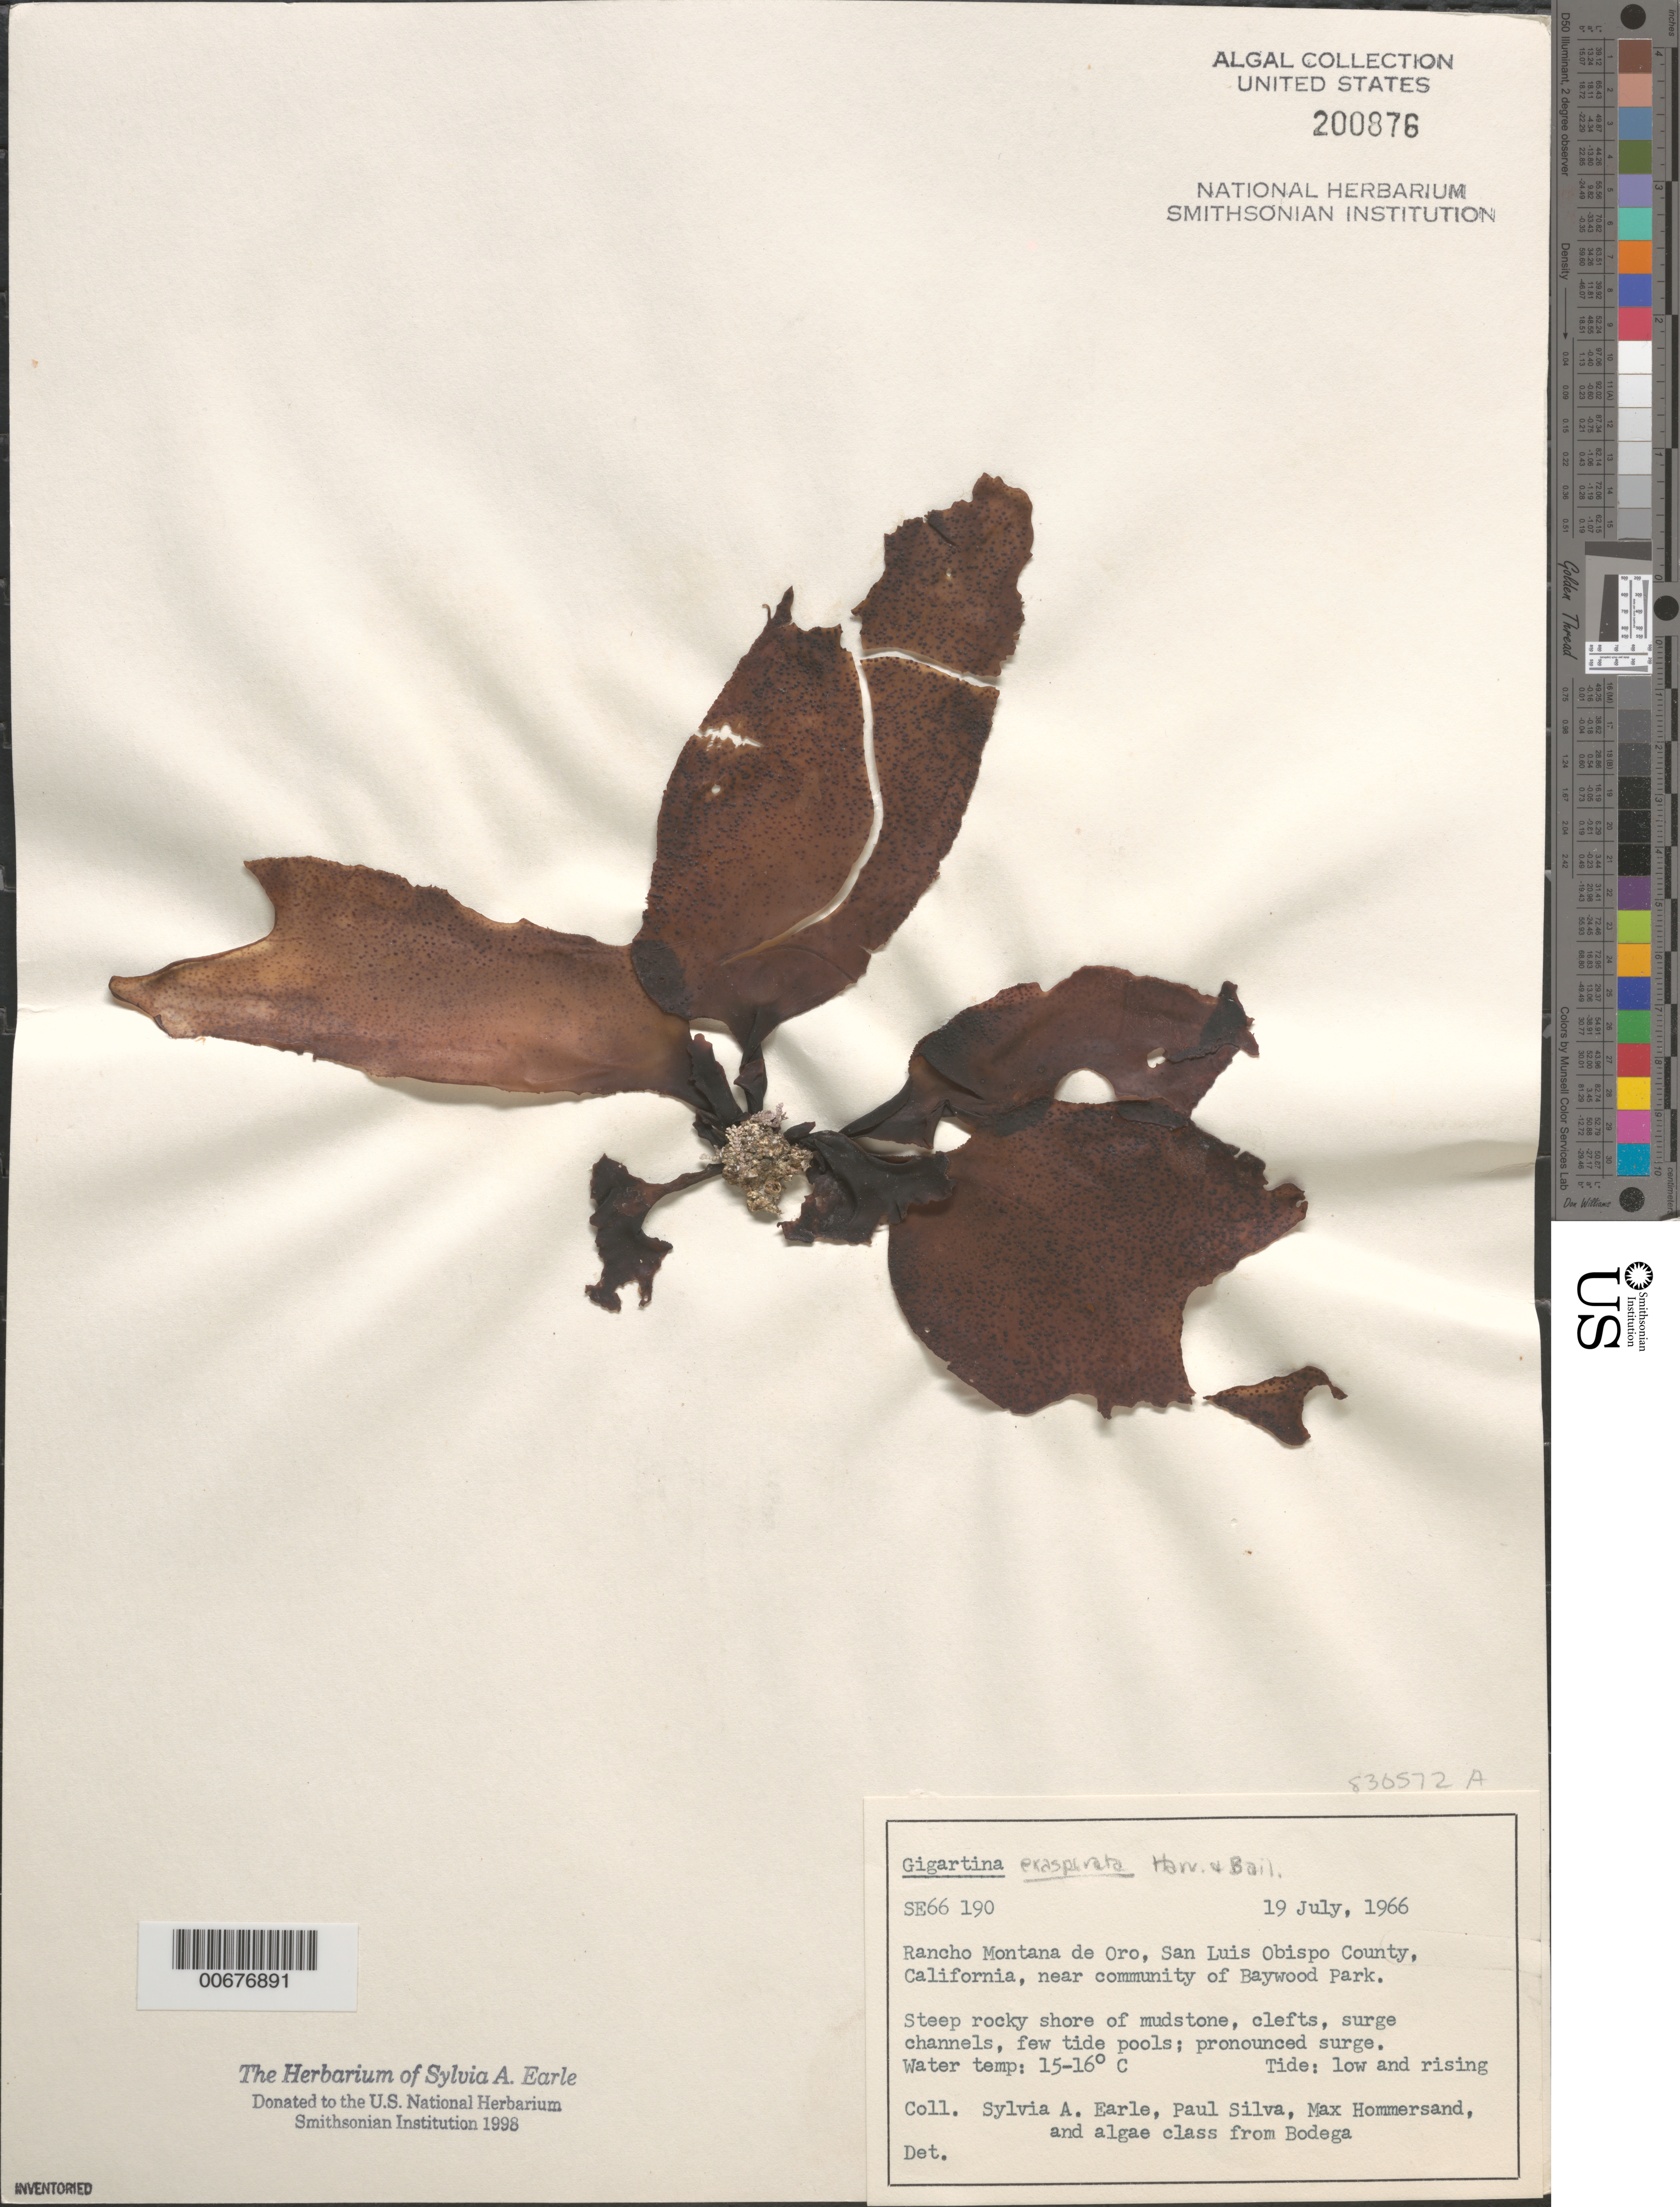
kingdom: Plantae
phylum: Rhodophyta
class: Florideophyceae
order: Gigartinales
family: Gigartinaceae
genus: Chondracanthus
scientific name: Chondracanthus exasperatus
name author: (Harv. & J. Bailey) J.R. Hughey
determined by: Algae name updating Project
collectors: S. A. Earle, P. C. Silva, M. H. Hommersand & Bodega Algae Class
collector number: SE 66190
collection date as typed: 19 Jul 1966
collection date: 1966-07-19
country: United States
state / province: California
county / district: San Luis Obispo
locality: Rancho Montana de Oro, near Baywood Park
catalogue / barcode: US 200876